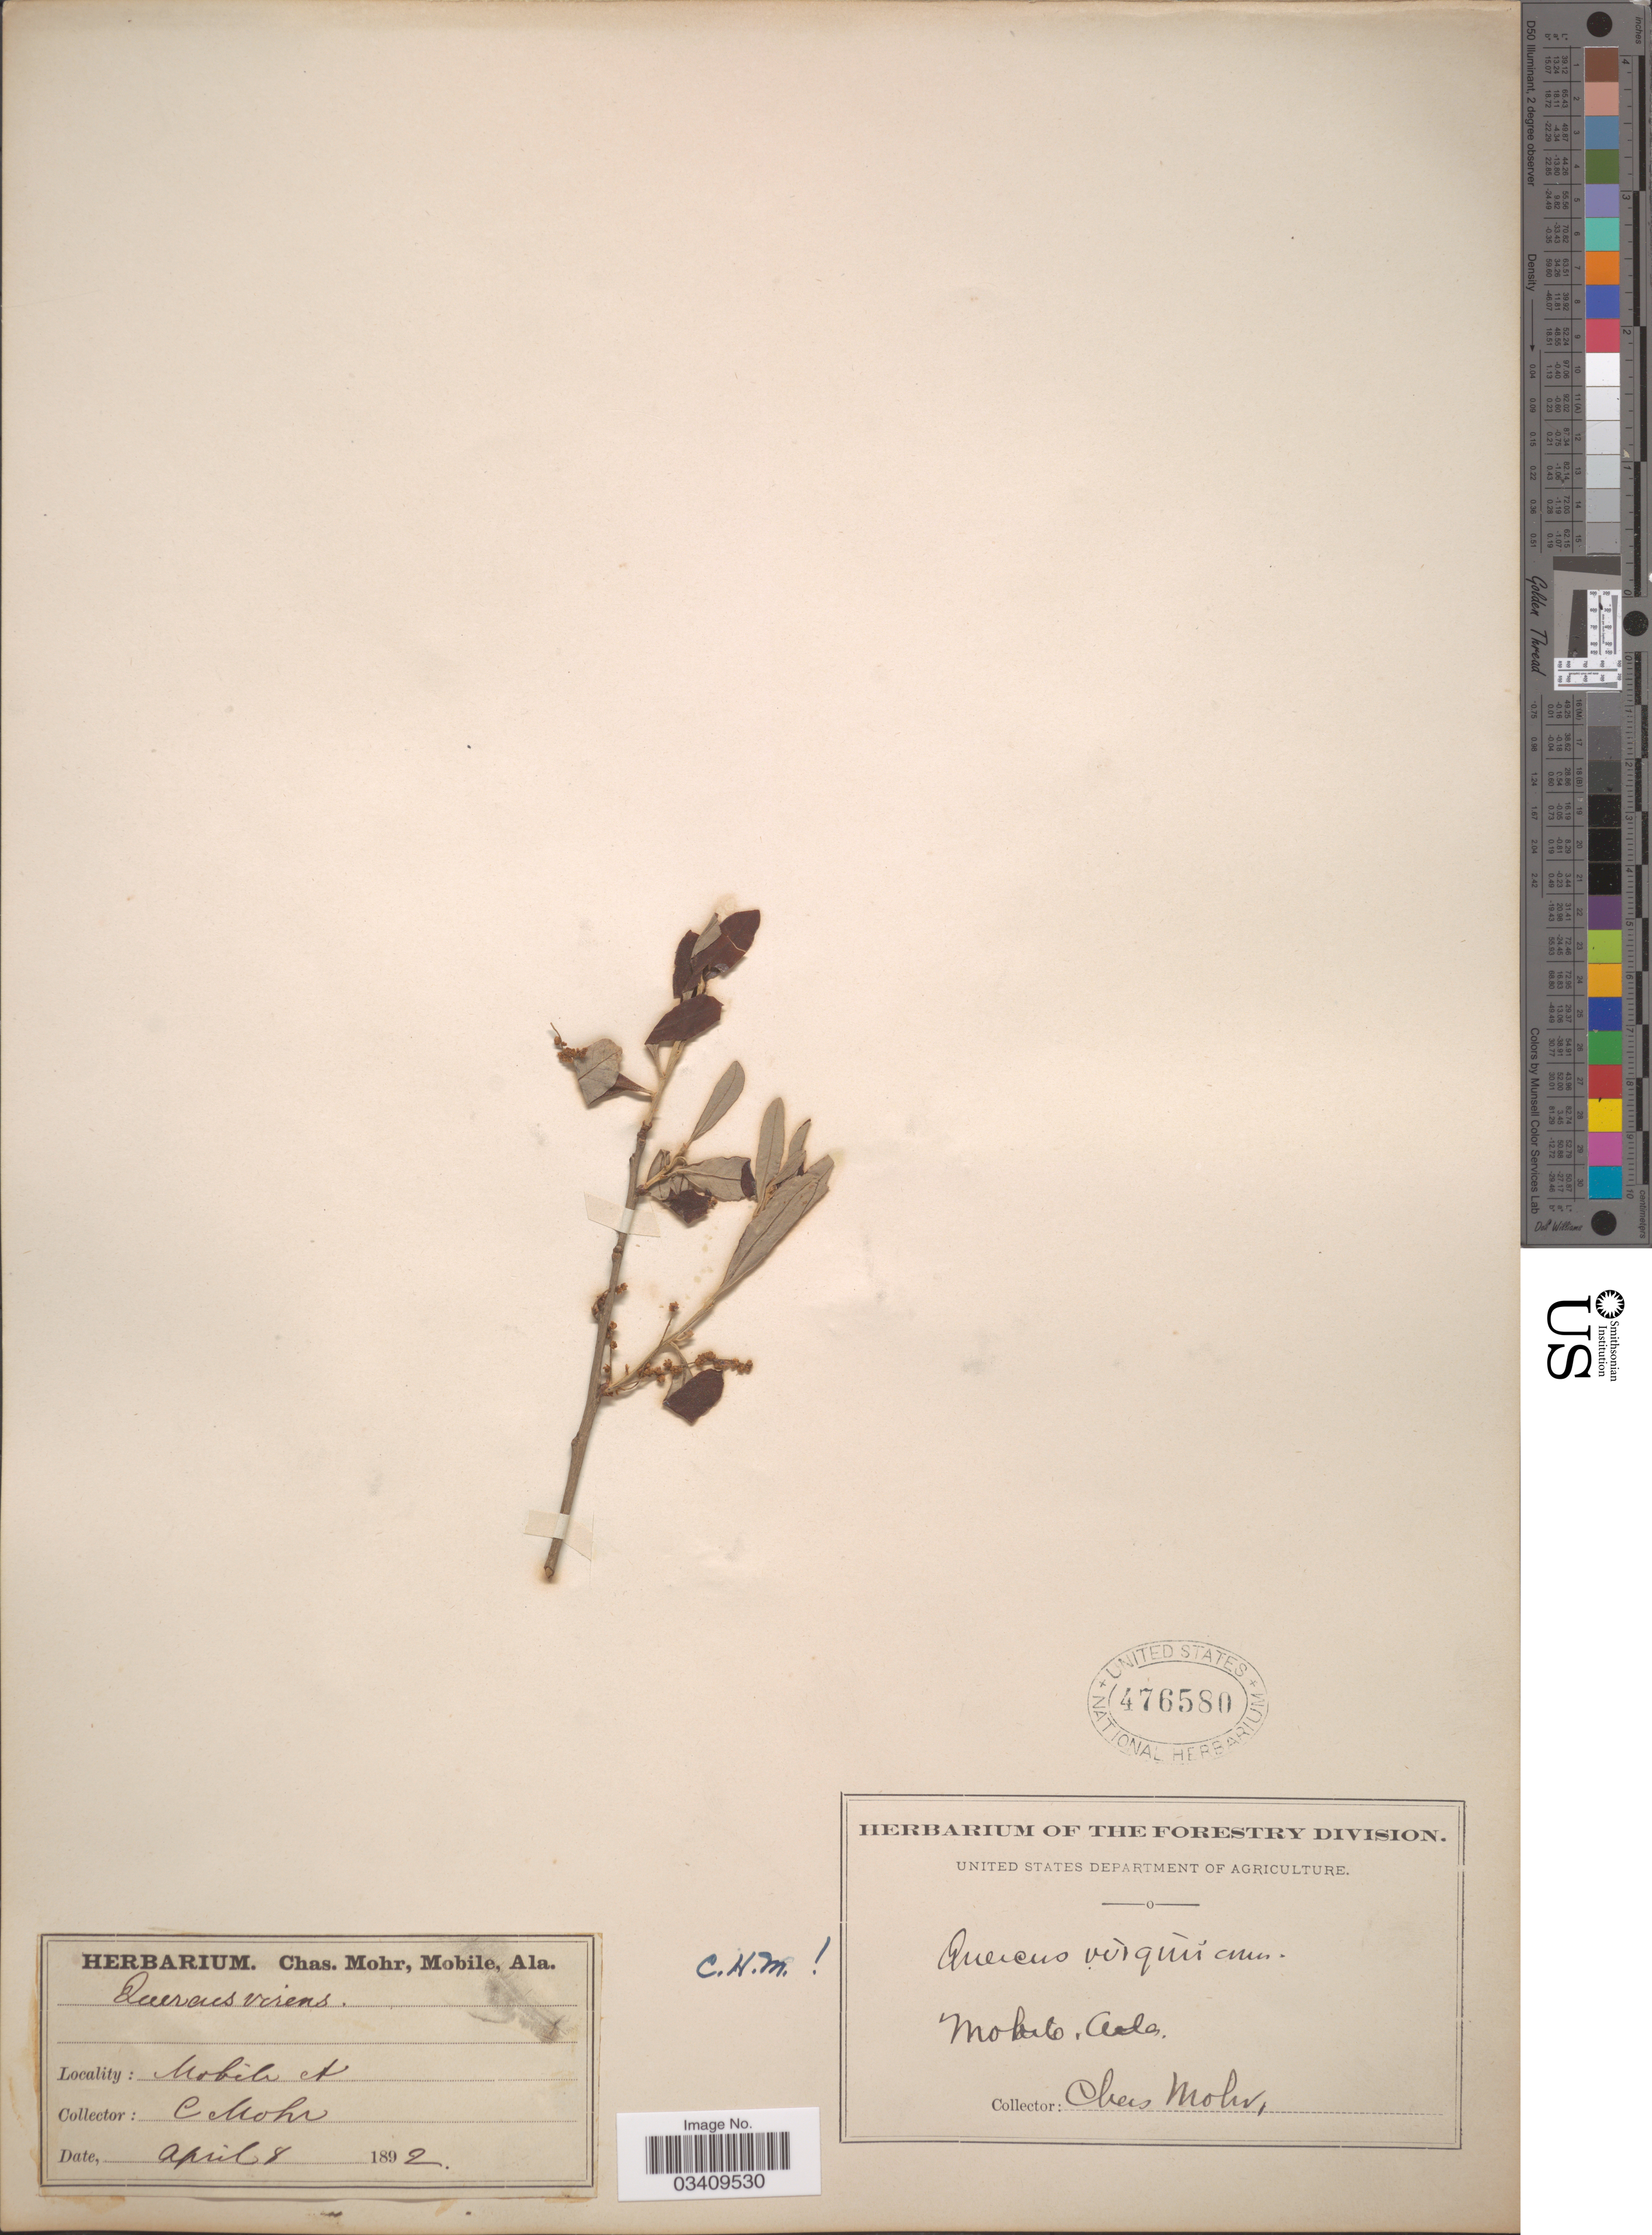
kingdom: Plantae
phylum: Tracheophyta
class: Magnoliopsida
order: Fagales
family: Fagaceae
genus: Quercus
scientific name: Quercus virginiana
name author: Mill.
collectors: Mohr, C. T. (herbarium)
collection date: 1892-04-08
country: United States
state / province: Alabama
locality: Mobile.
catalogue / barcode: US 476580